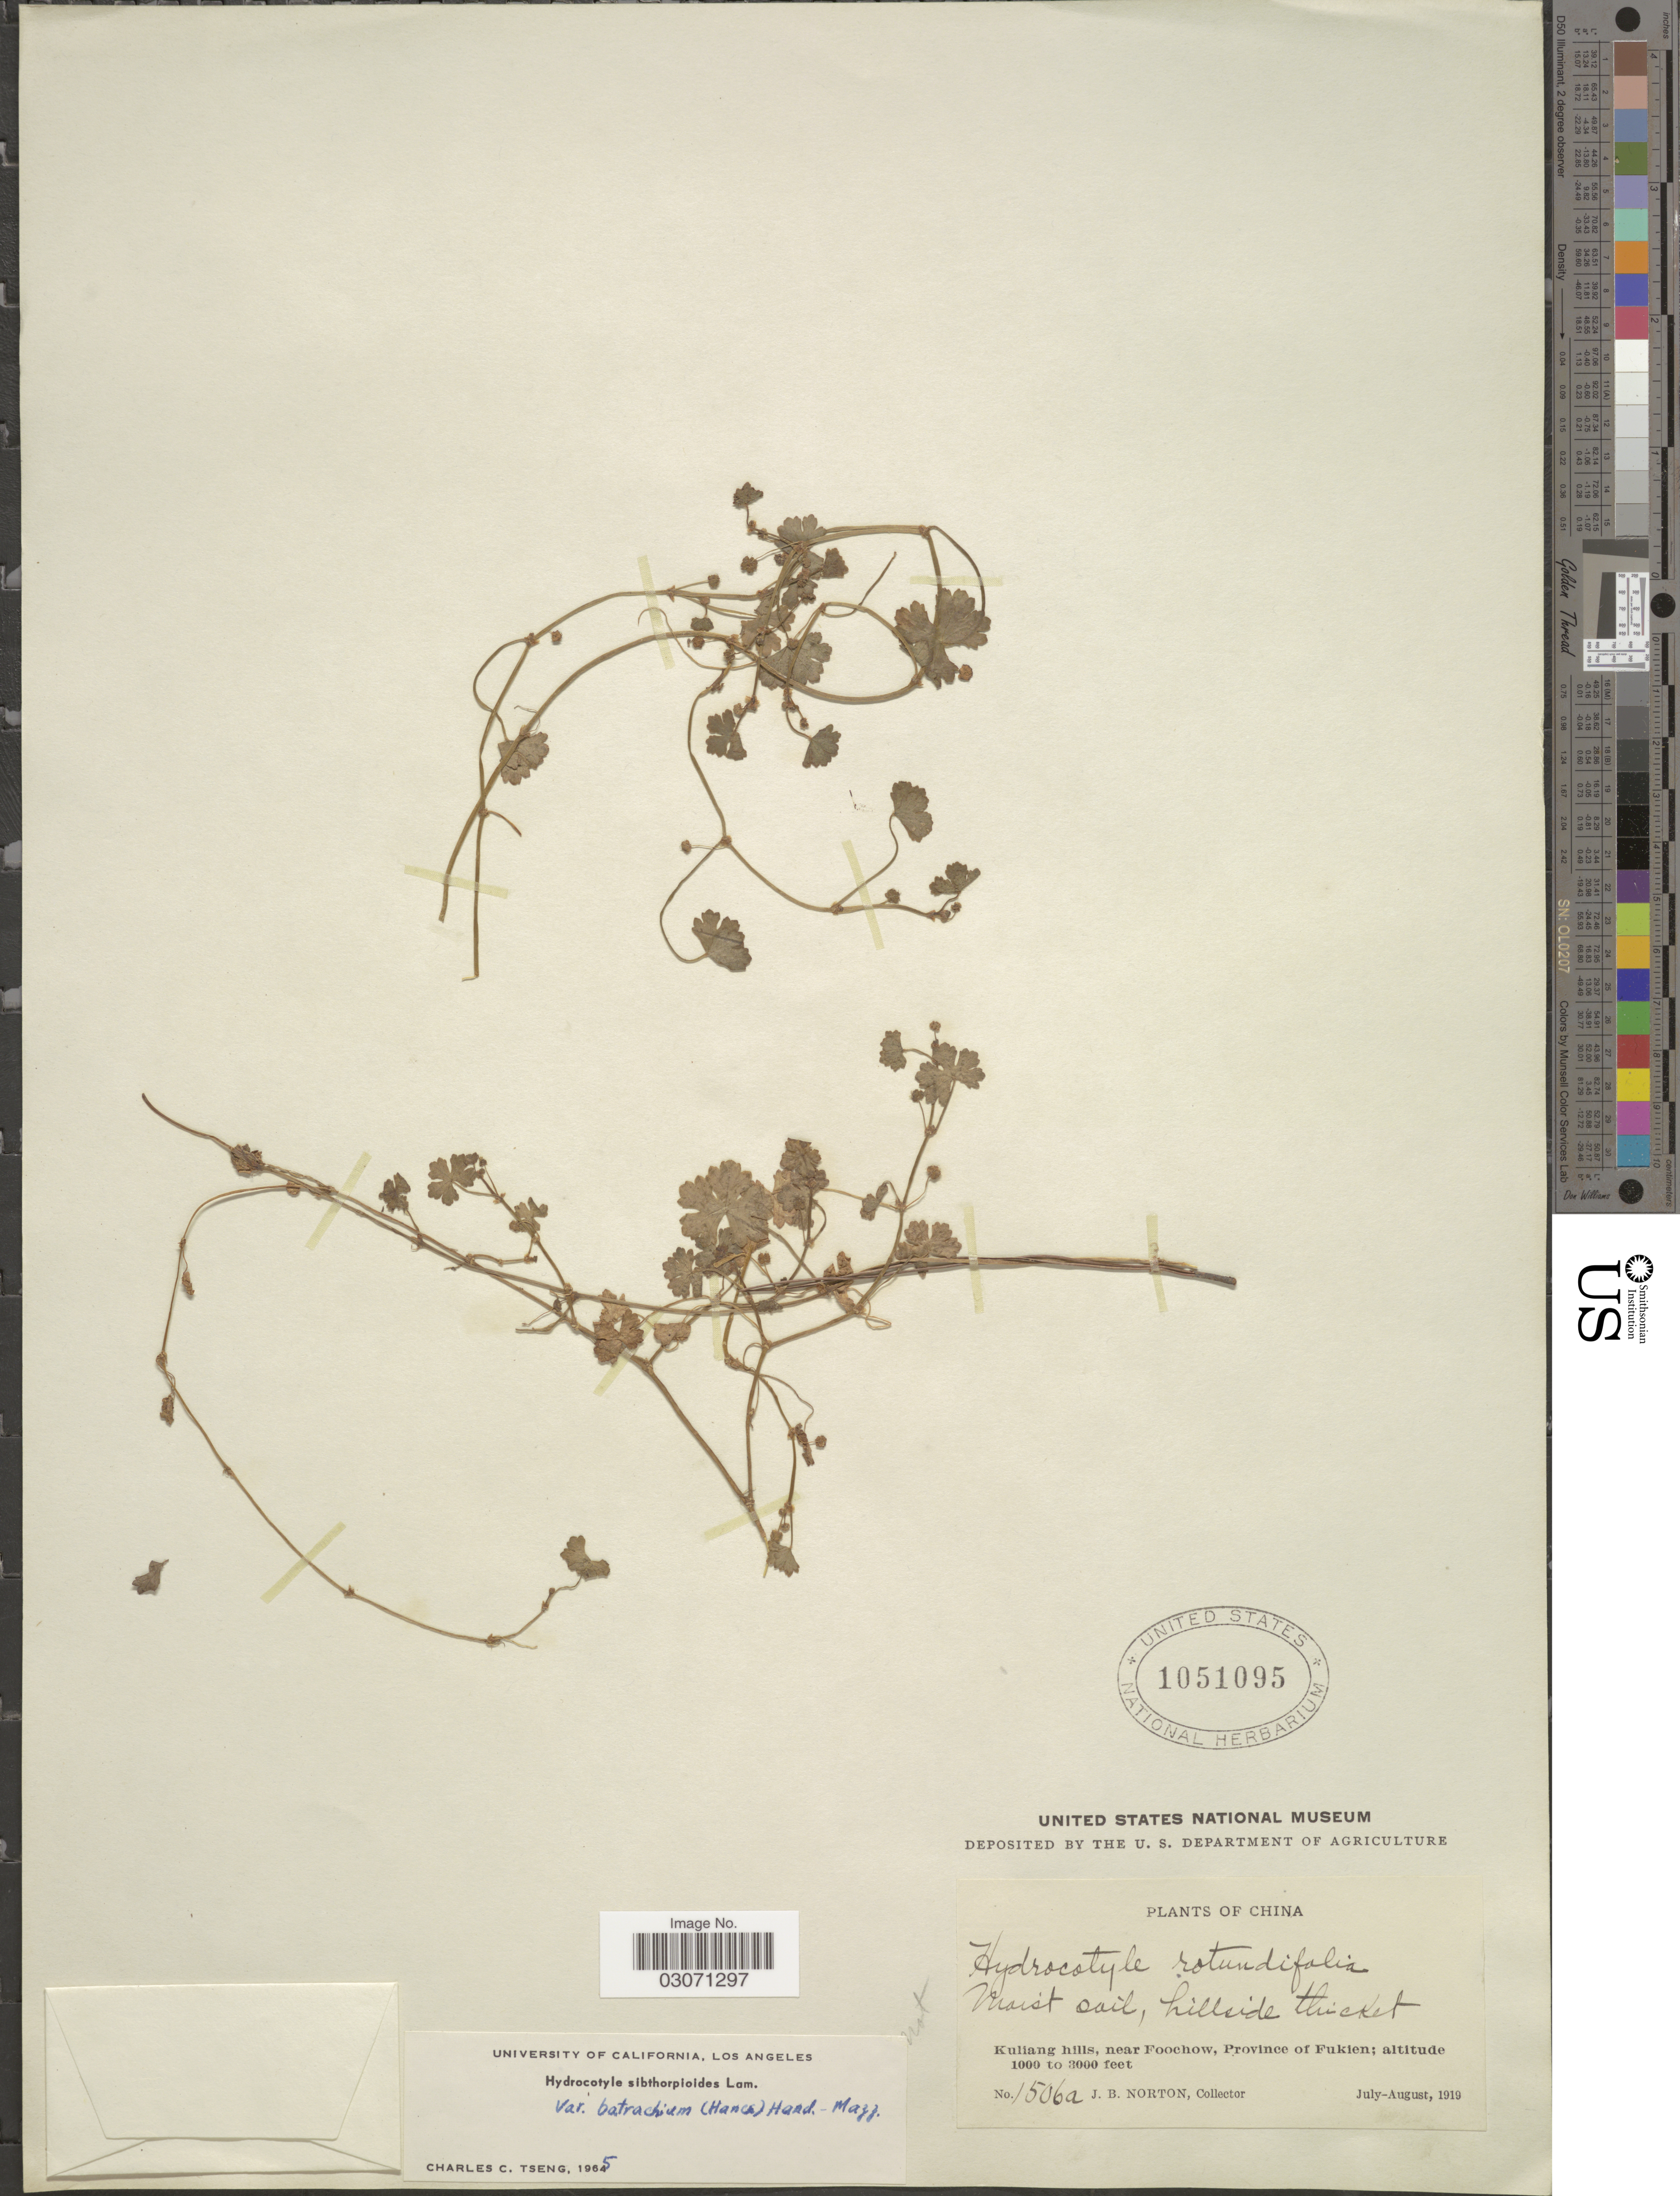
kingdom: Plantae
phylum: Tracheophyta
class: Magnoliopsida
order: Apiales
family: Araliaceae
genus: Hydrocotyle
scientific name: Hydrocotyle sibthorpioides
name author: Lam.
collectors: J. B. Norton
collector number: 1506a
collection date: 1919-07/1919-08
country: China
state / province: Fujian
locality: Kuliang hills, near Foochow, Province of Fukien.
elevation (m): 305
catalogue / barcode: US 1051095